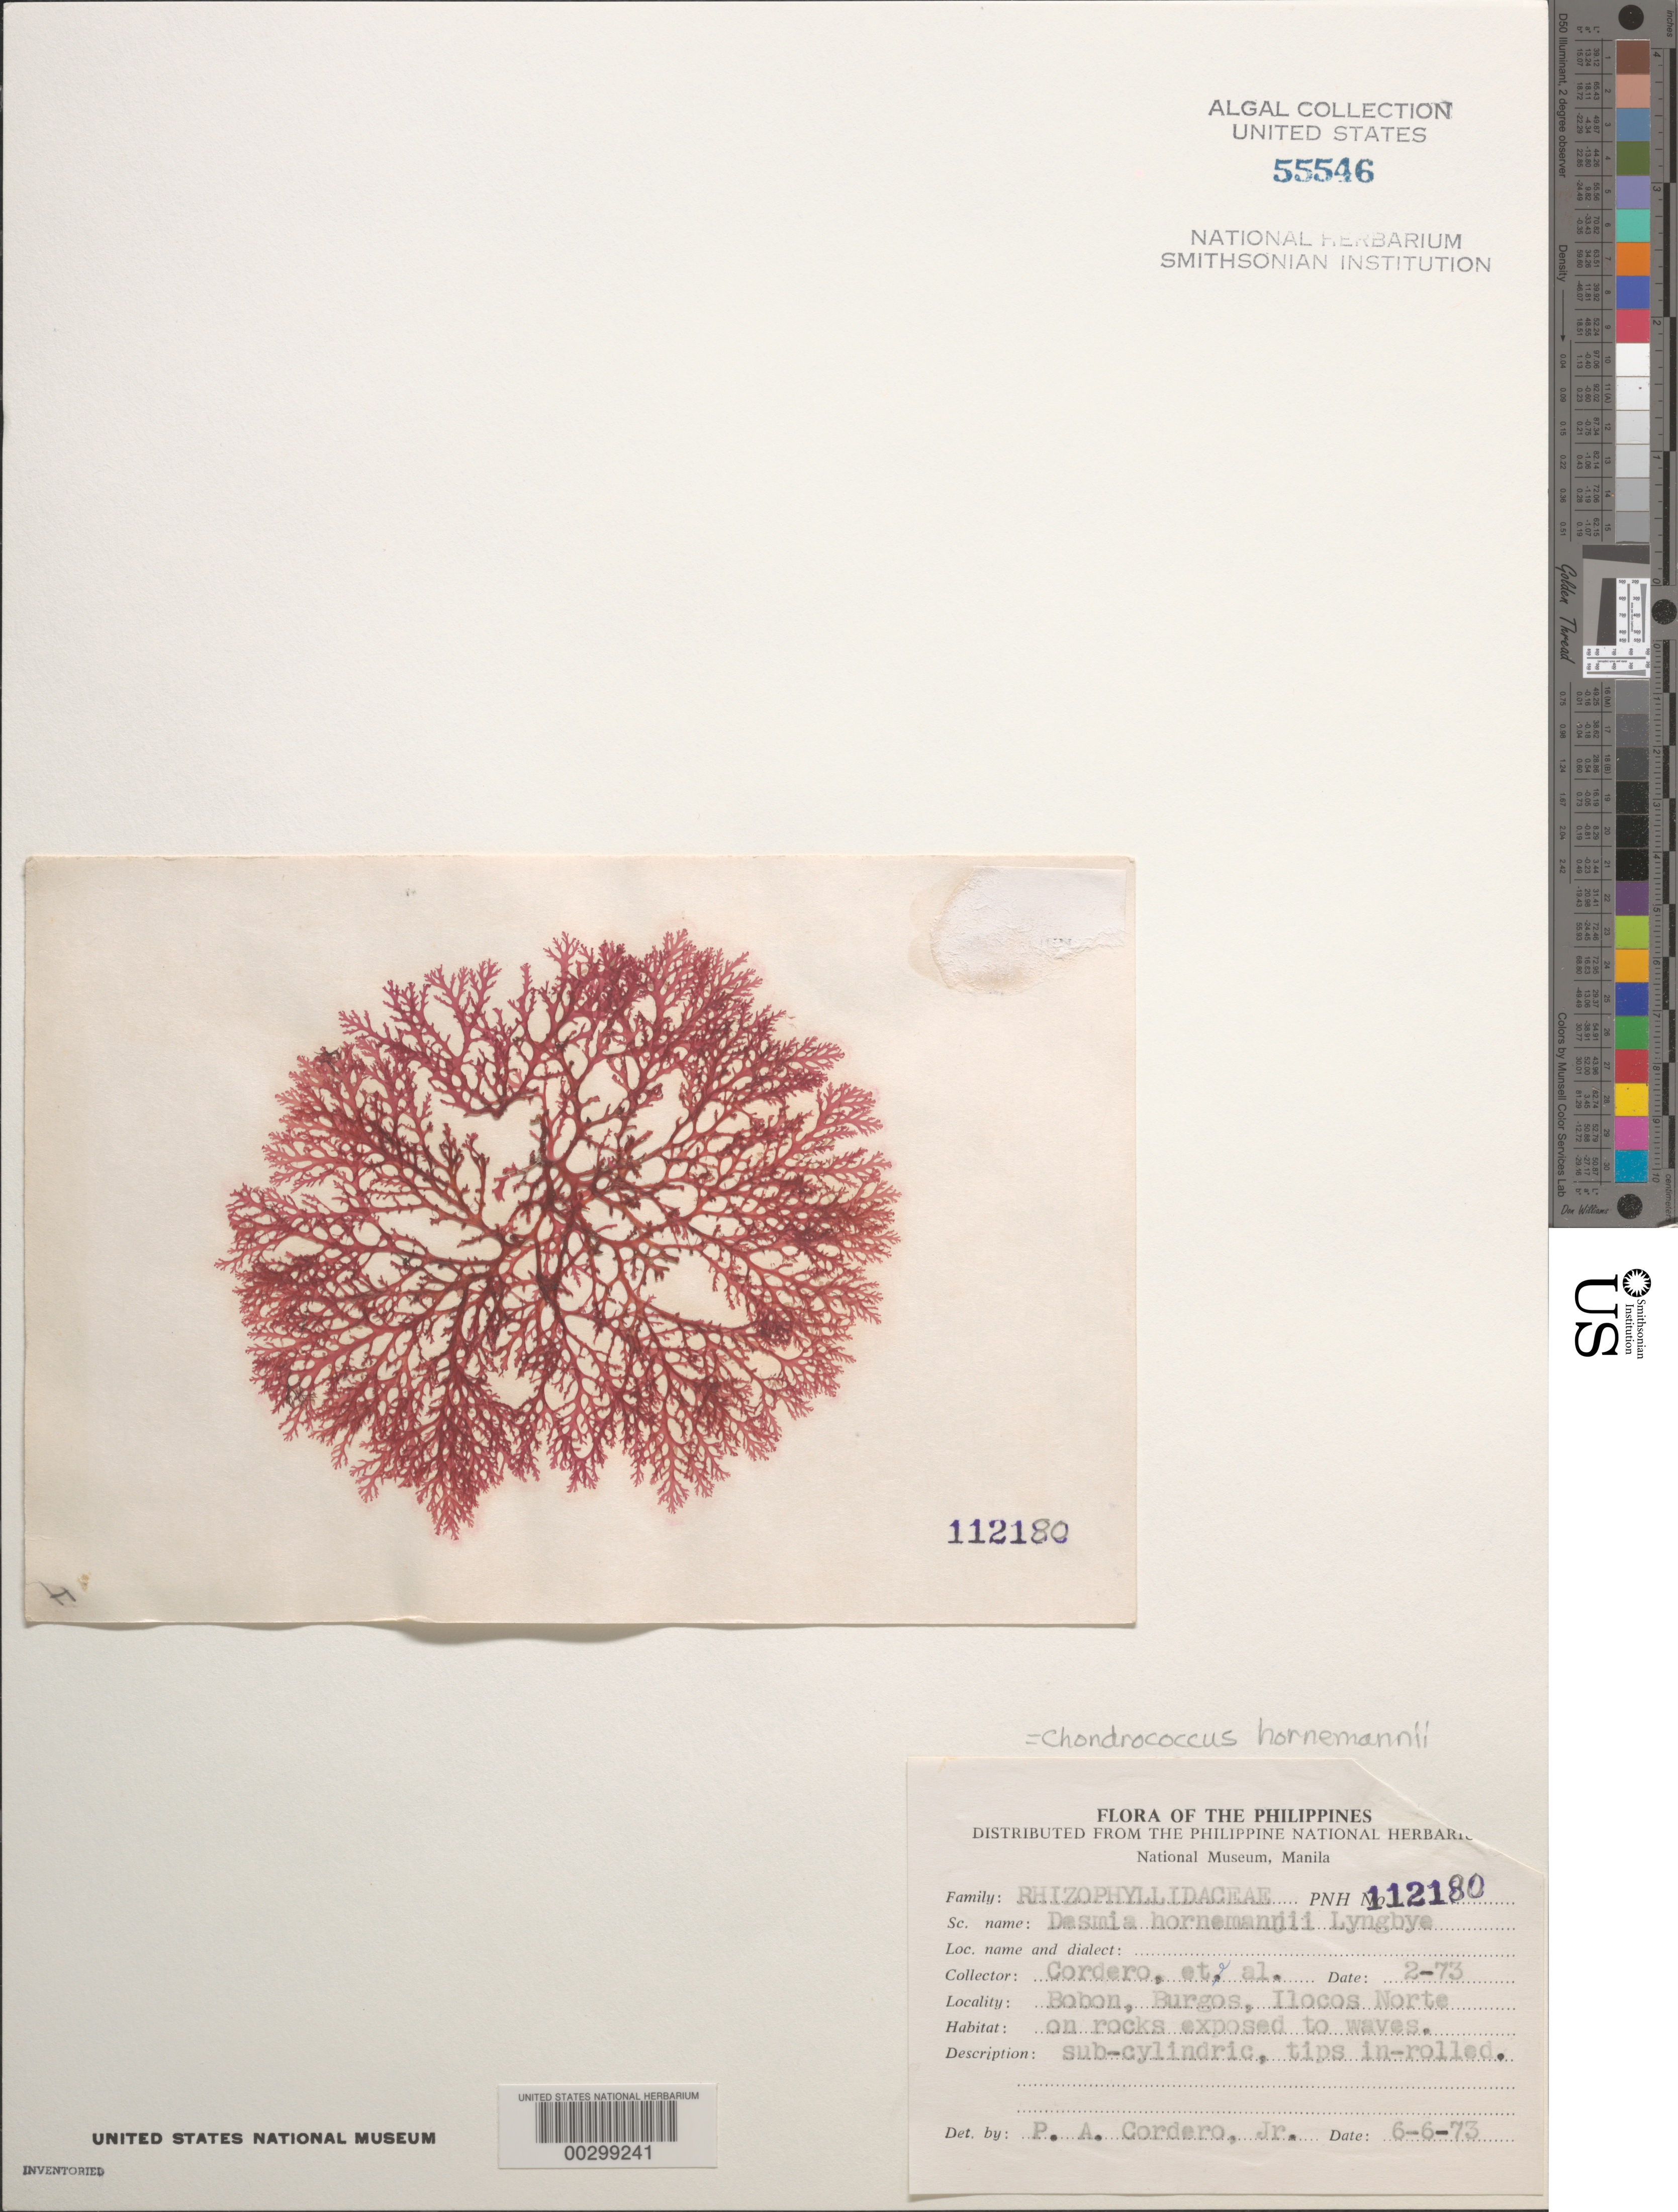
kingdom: Plantae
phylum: Rhodophyta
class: Florideophyceae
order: Gigartinales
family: Rhizophyllidaceae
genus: Portieria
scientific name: Portieria hornemannii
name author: (Lyngbye) P.C. Silva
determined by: Algae name updating Project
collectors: P. A. Cordero et al.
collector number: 112180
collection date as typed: Feb 1973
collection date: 1973-02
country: Philippines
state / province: Ilocos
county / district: Ilocos Norte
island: Luzon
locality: Bobon, Burgos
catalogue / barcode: US 55546